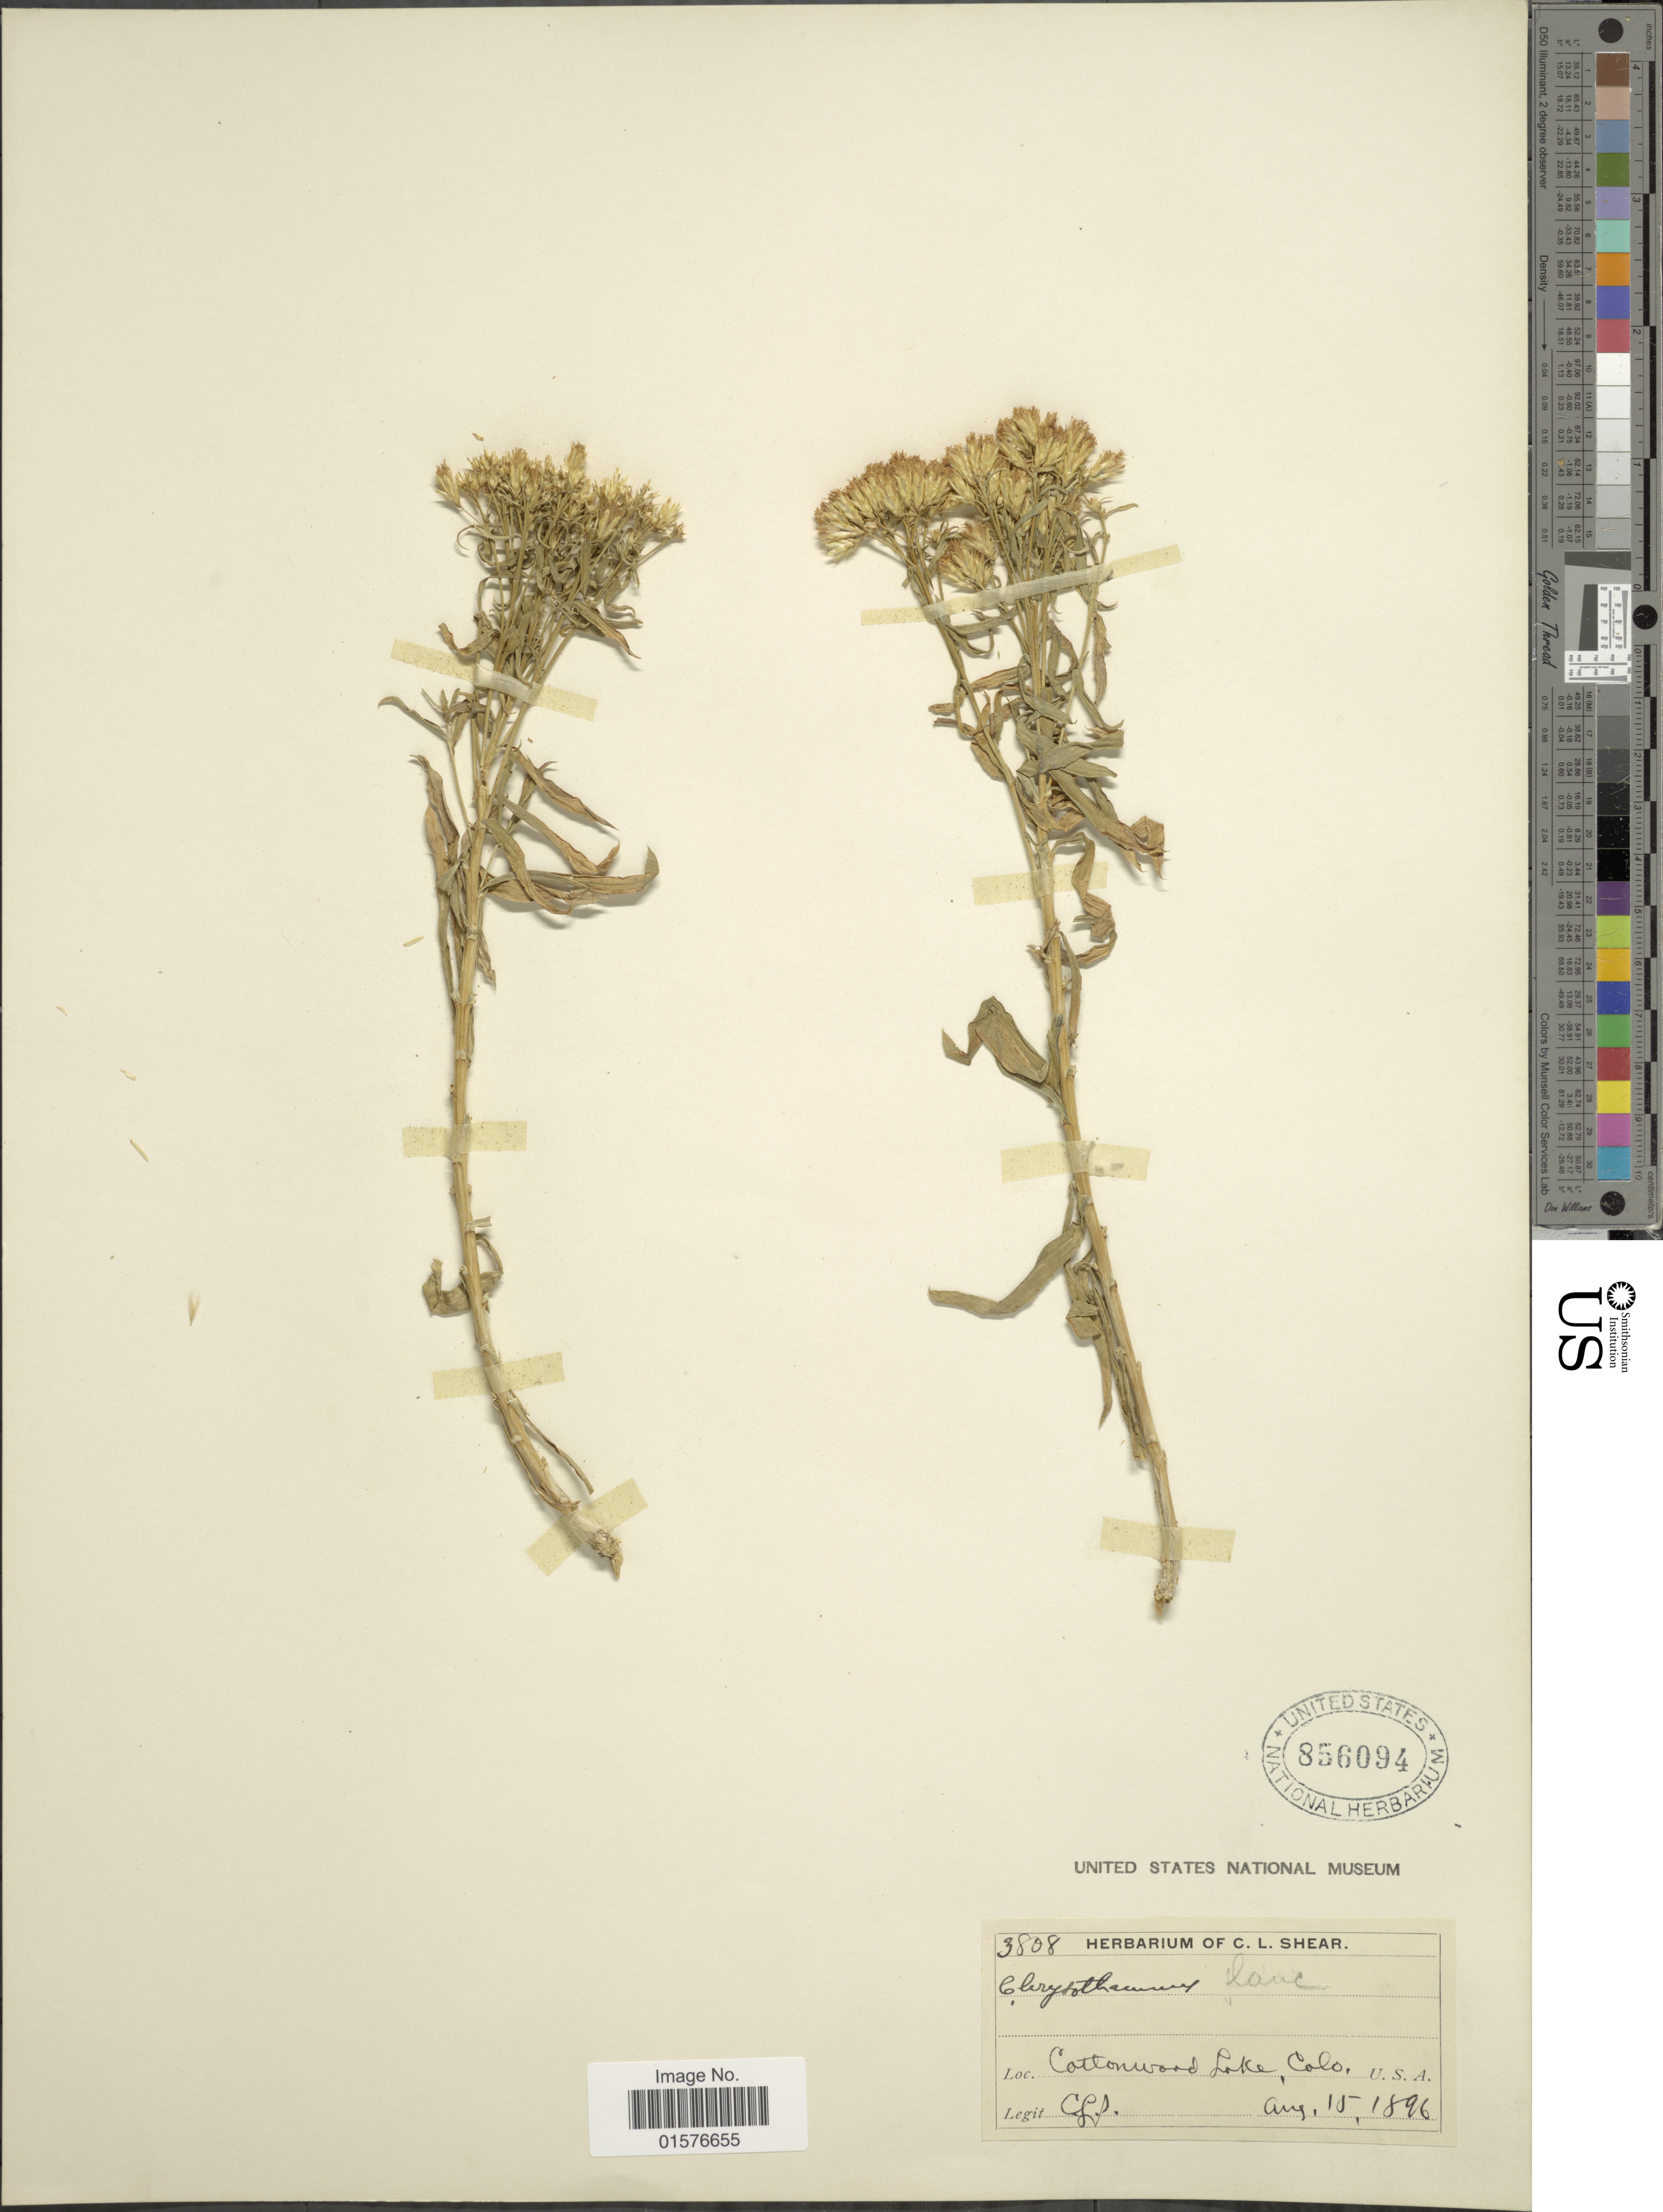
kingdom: Plantae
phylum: Tracheophyta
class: Magnoliopsida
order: Asterales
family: Asteraceae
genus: Chrysothamnus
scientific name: Chrysothamnus viscidiflorus subsp. lanceolatus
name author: (Nutt.) H.M. Hall & Clem.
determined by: Urbatsch, Lowell E., Curator (LSU), Louisiana State University (UNITED STATES)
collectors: C. L. Shear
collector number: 3808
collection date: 1896-08-15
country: United States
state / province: Colorado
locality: Cottonwood Lake.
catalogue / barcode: US 856094